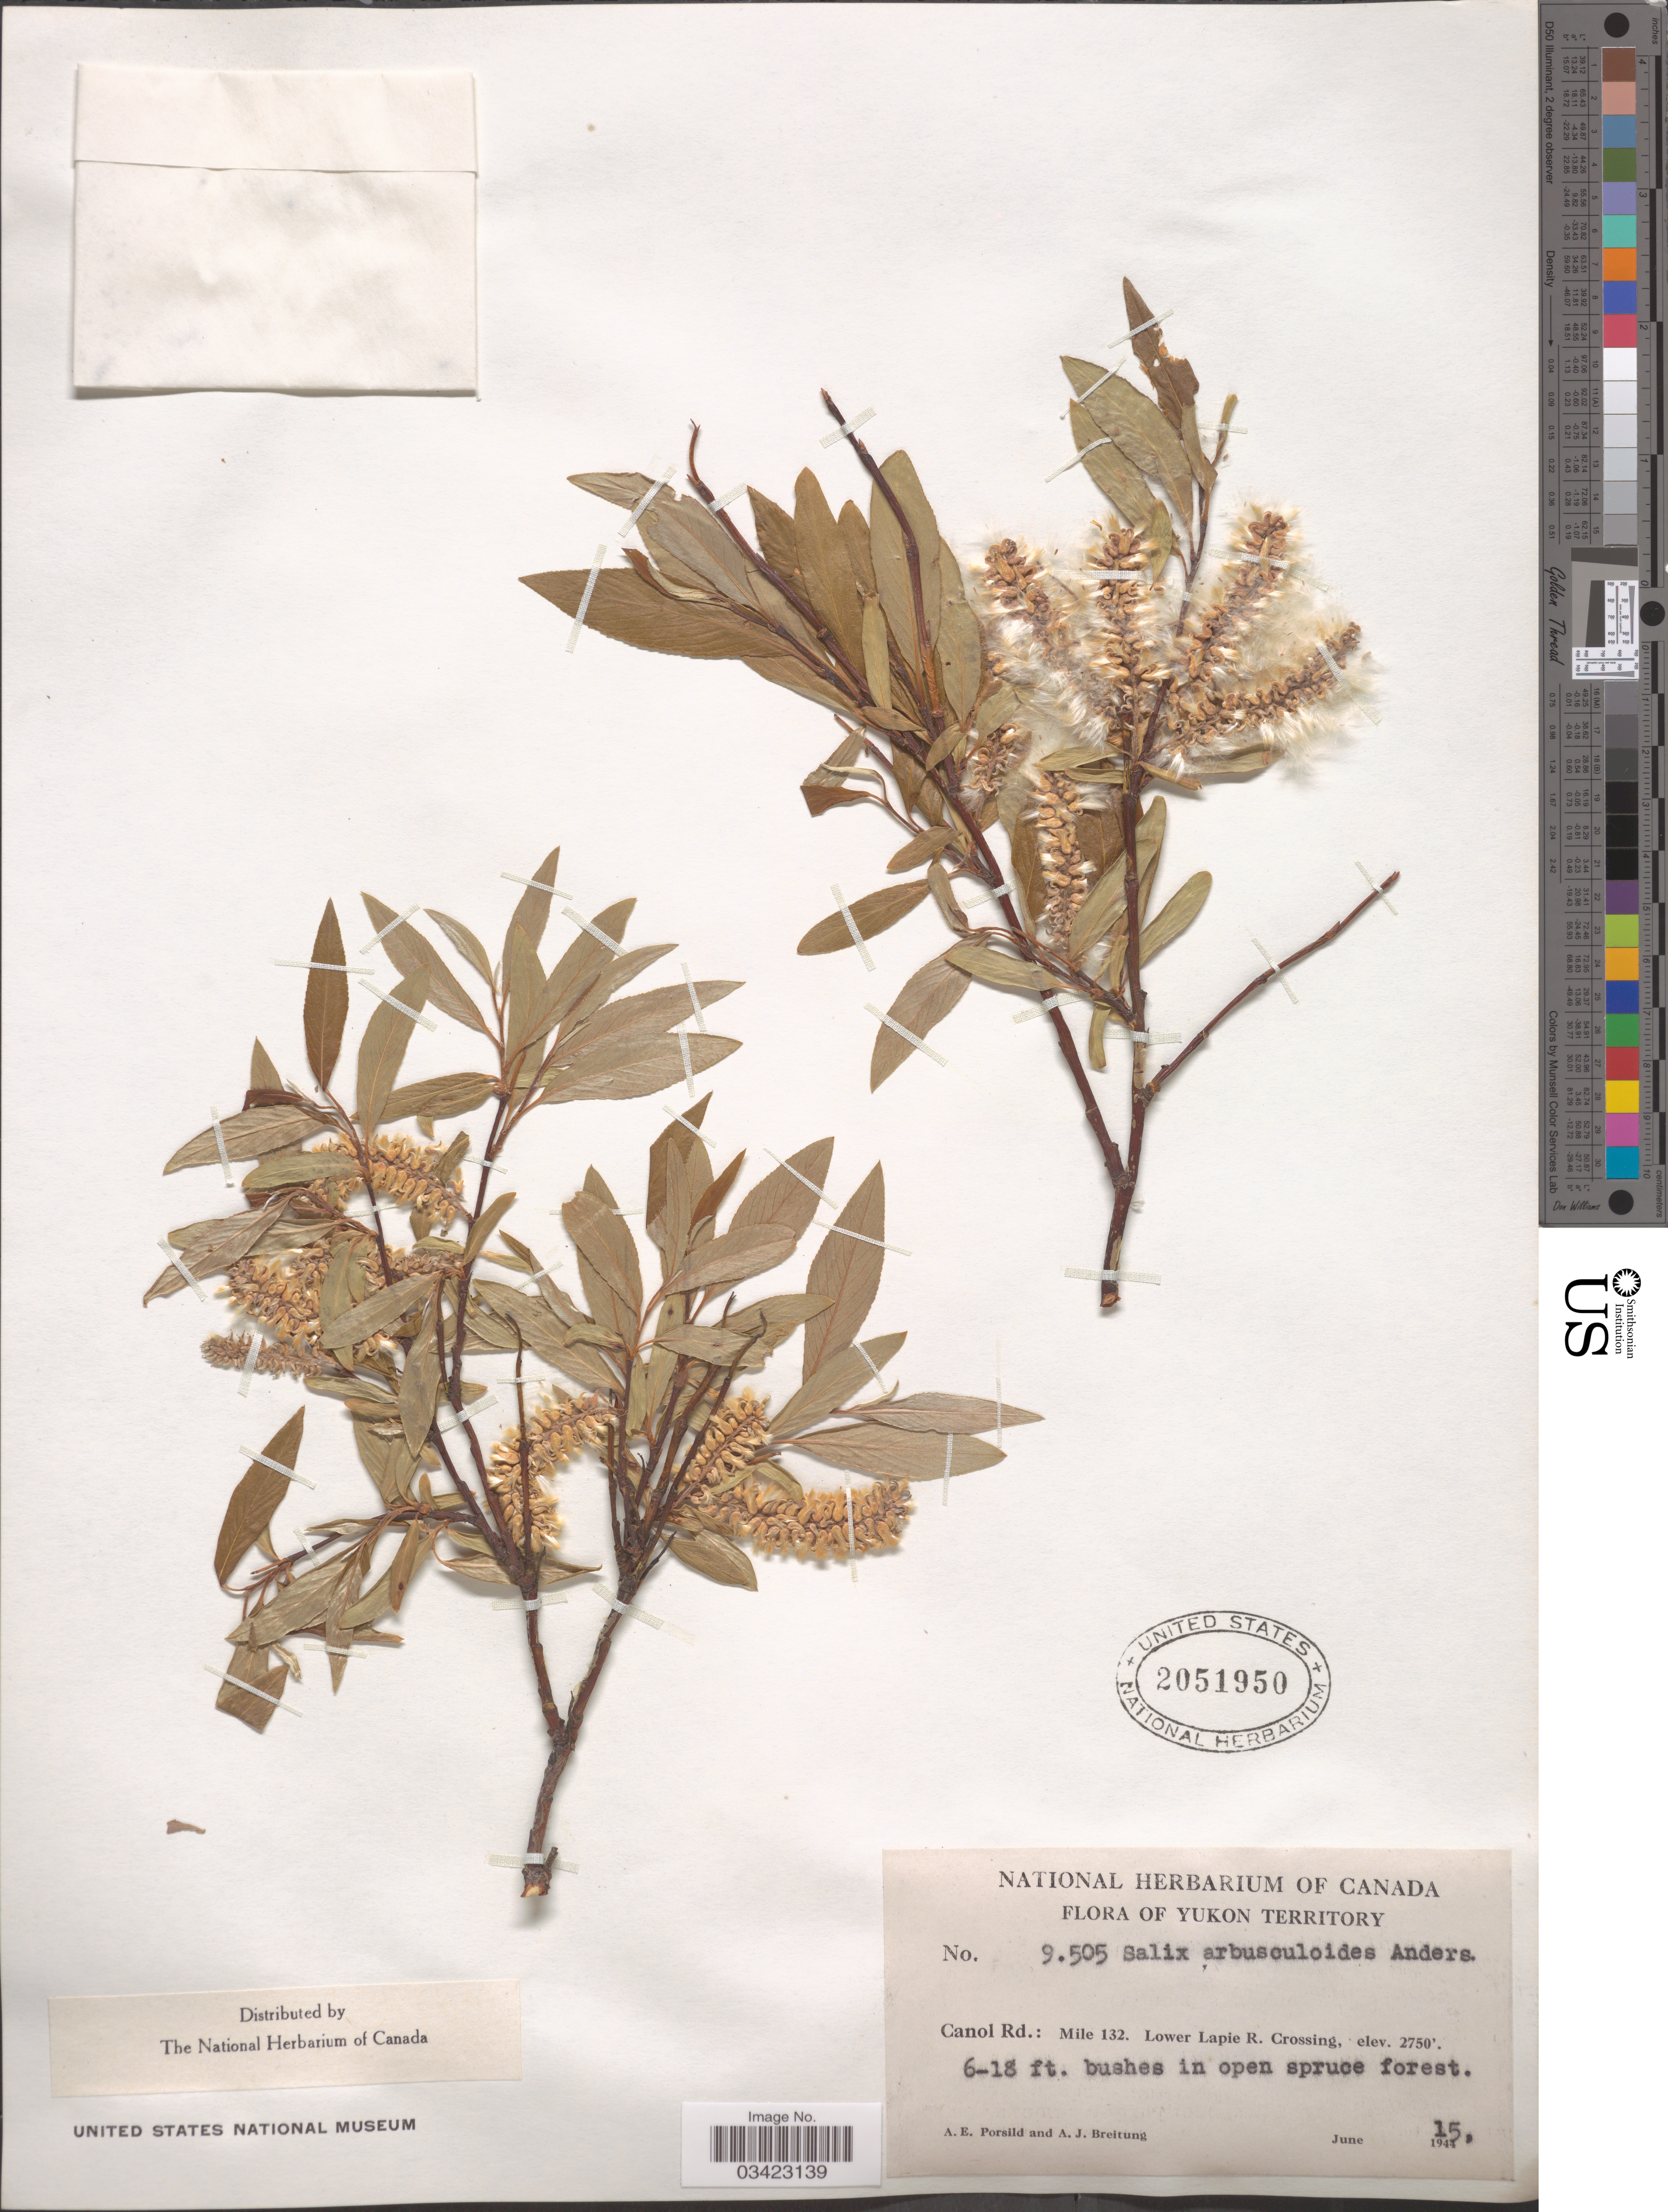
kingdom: Plantae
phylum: Tracheophyta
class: Magnoliopsida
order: Malpighiales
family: Salicaceae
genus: Salix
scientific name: Salix arbusculoides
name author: Andersson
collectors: A. E. Porsild & A. Breitung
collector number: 9505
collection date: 1944-06-15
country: Canada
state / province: Yukon Territory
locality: Canol Rd.: Mile 132. Lower Lapie R. Crossing.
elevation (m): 838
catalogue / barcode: US 2051950